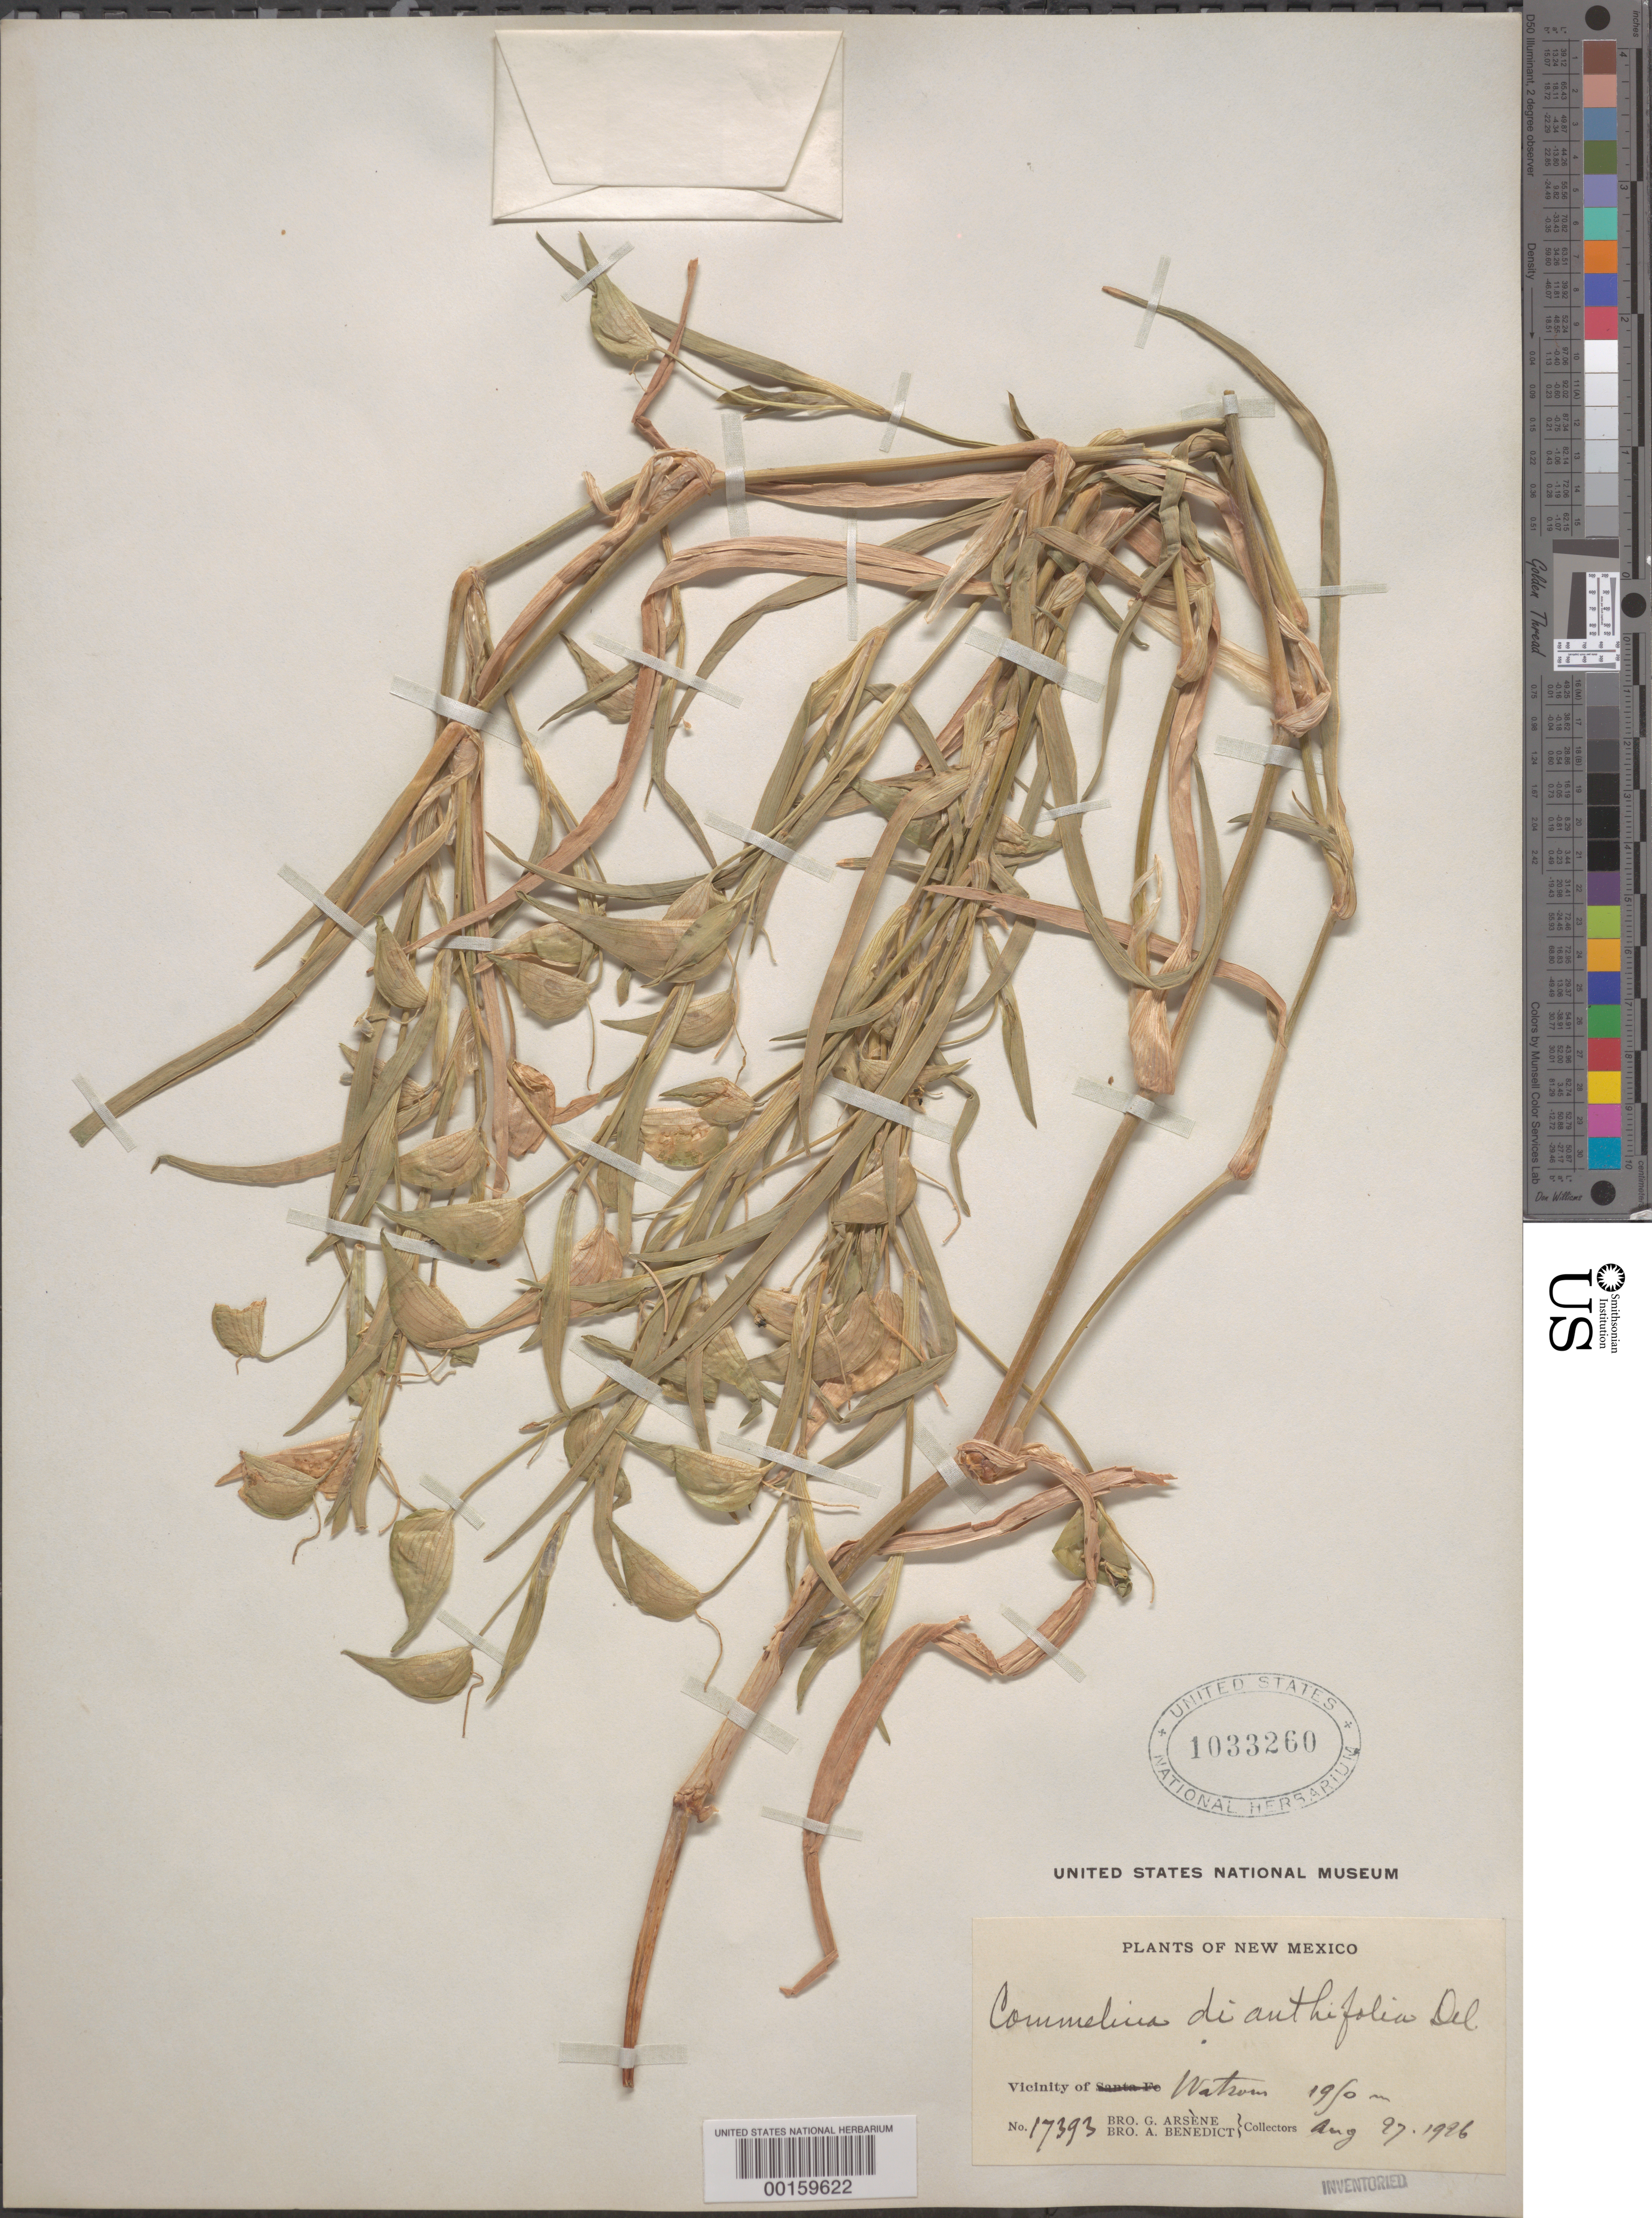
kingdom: Plantae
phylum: Tracheophyta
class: Liliopsida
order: Commelinales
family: Commelinaceae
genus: Commelina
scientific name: Commelina dianthifolia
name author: Redouté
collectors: Bro. G. Arsène & Bro. Benedict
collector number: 17393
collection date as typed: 27 Aug 1926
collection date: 1926-08-27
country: United States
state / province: New Mexico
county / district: Mora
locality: Watrous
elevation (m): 1950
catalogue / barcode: US 1033260